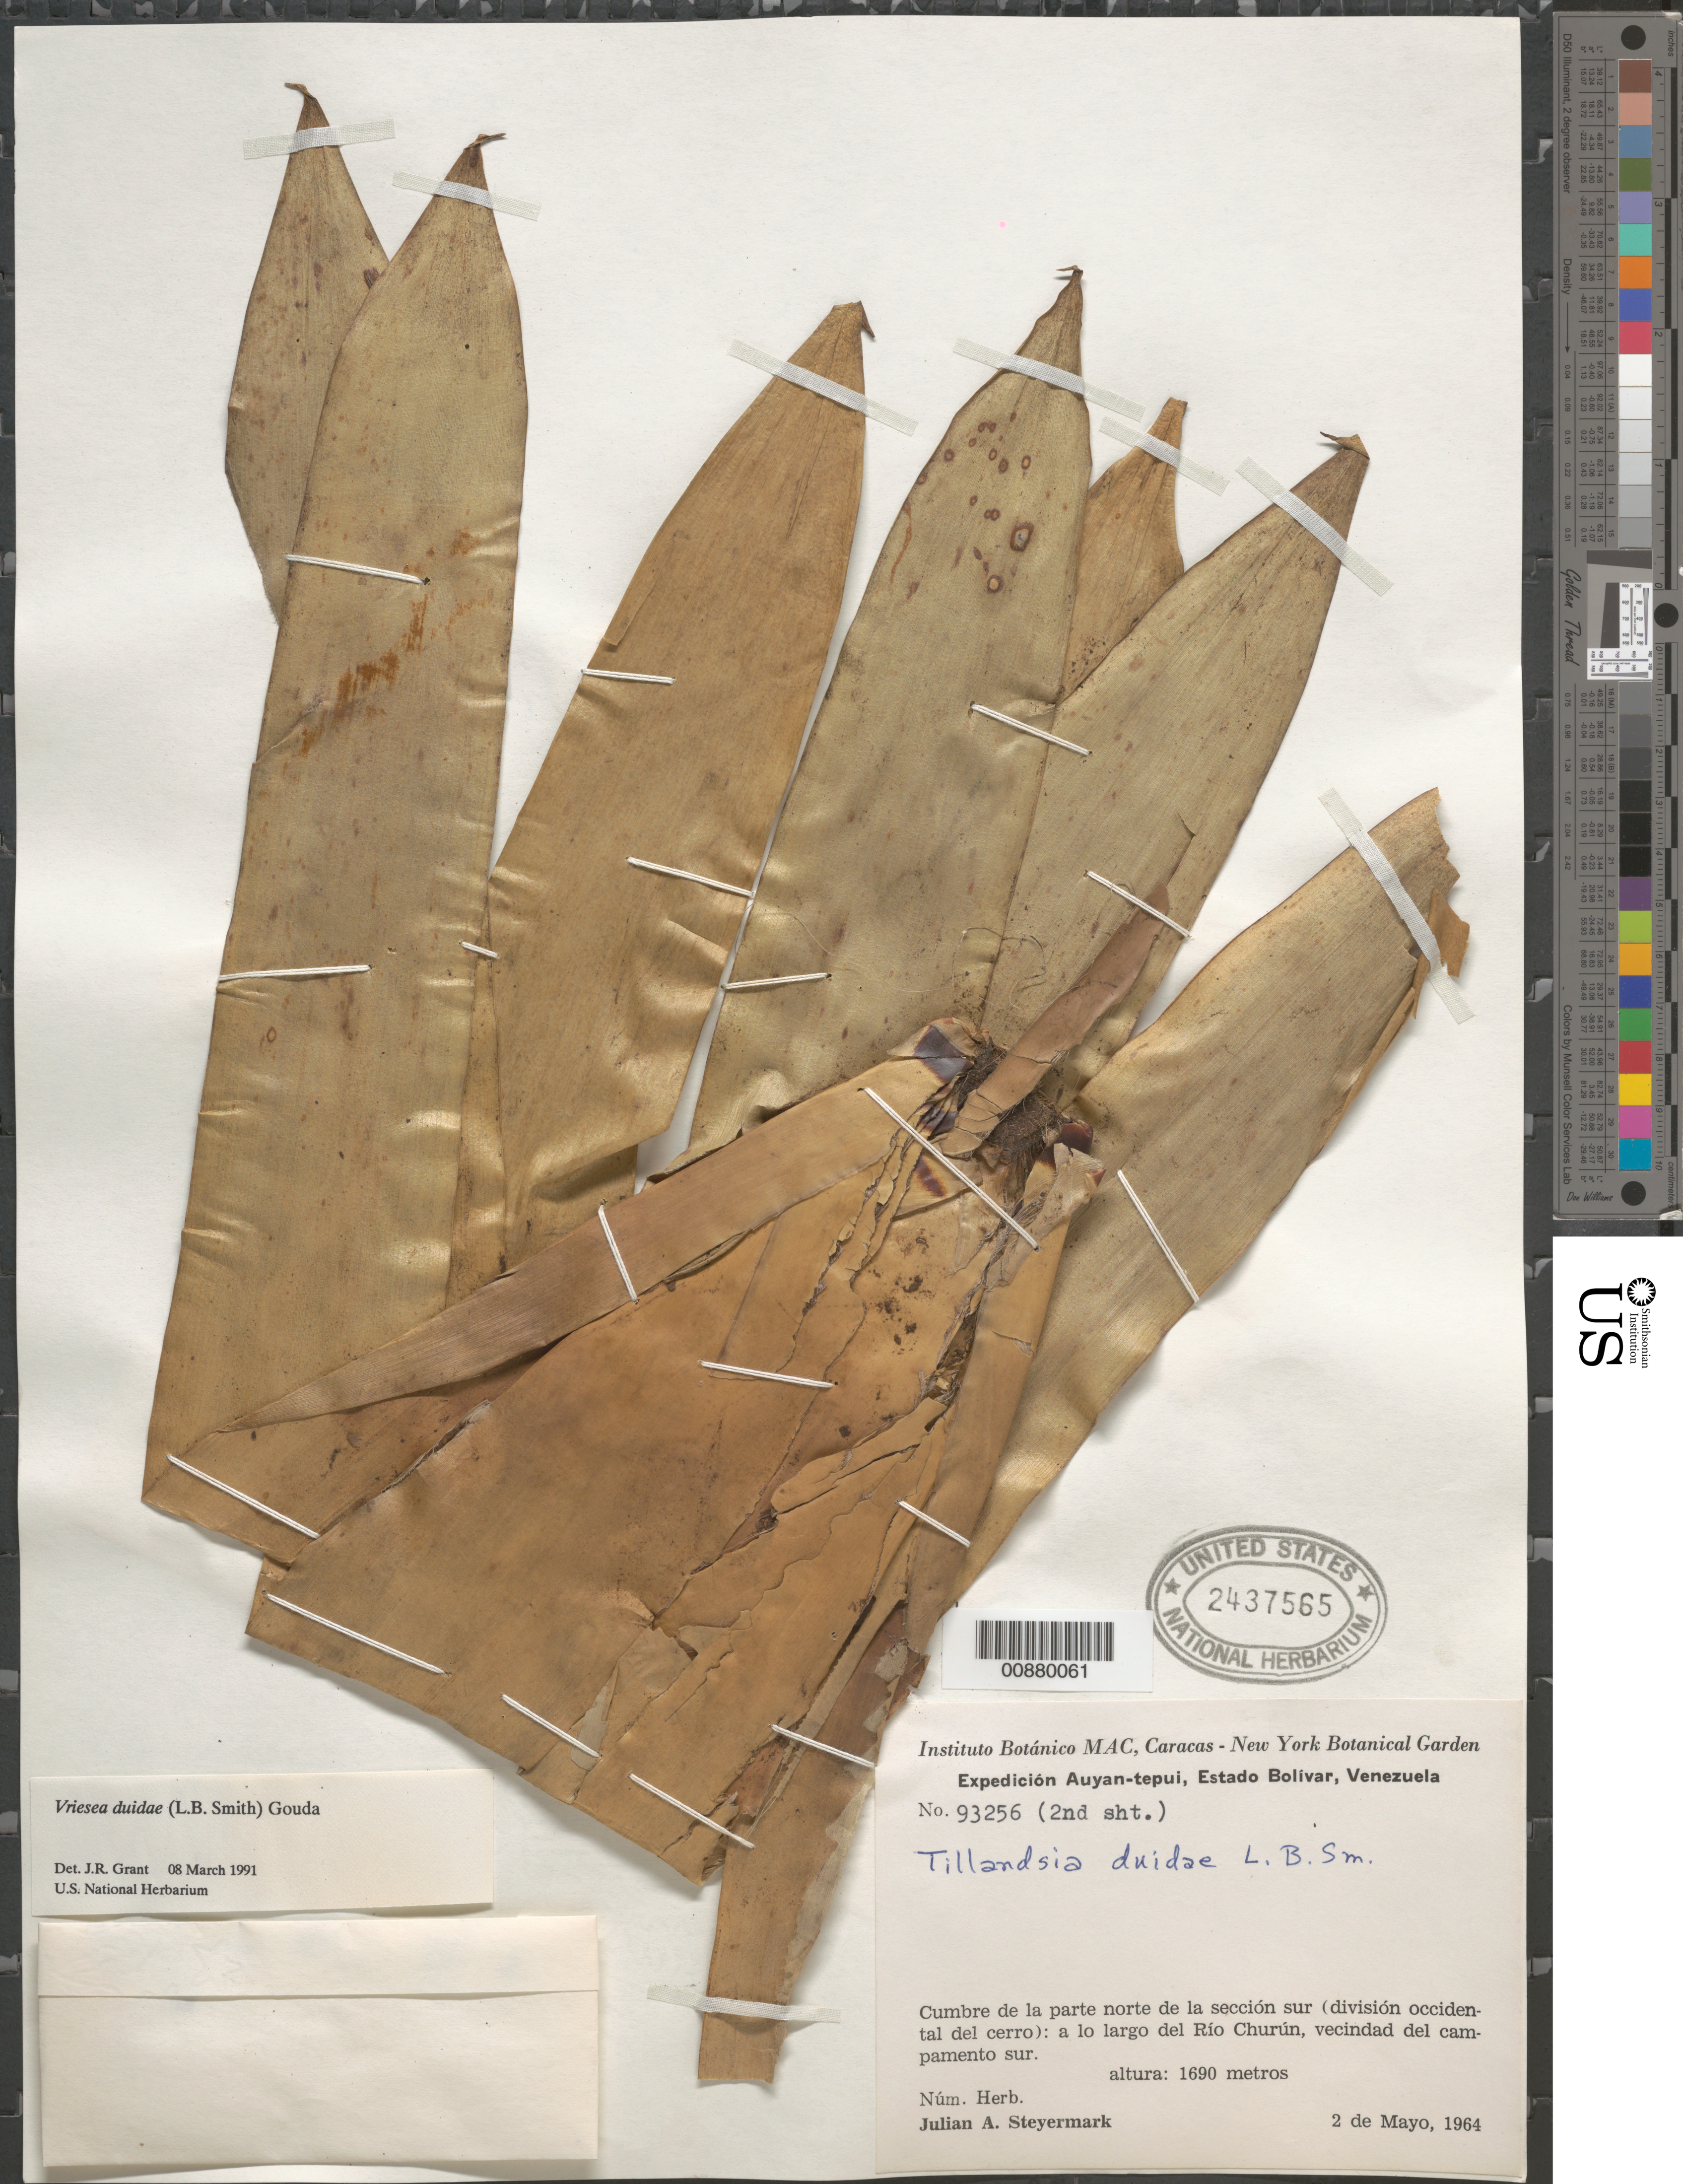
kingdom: Plantae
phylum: Tracheophyta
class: Liliopsida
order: Poales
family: Bromeliaceae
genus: Vriesea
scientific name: Vriesea duidae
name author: (L.B. Sm.) Gouda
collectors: J. Steyermark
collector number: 93256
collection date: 1964-05-02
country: Venezuela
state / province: Bolivar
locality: Auyan-tepui. Cumbre de la parte norte de la sección sur (división occidental del cerro): a lo largo del Río Churún, vecindad del campamento sur.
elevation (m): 1690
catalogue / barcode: US 2437565